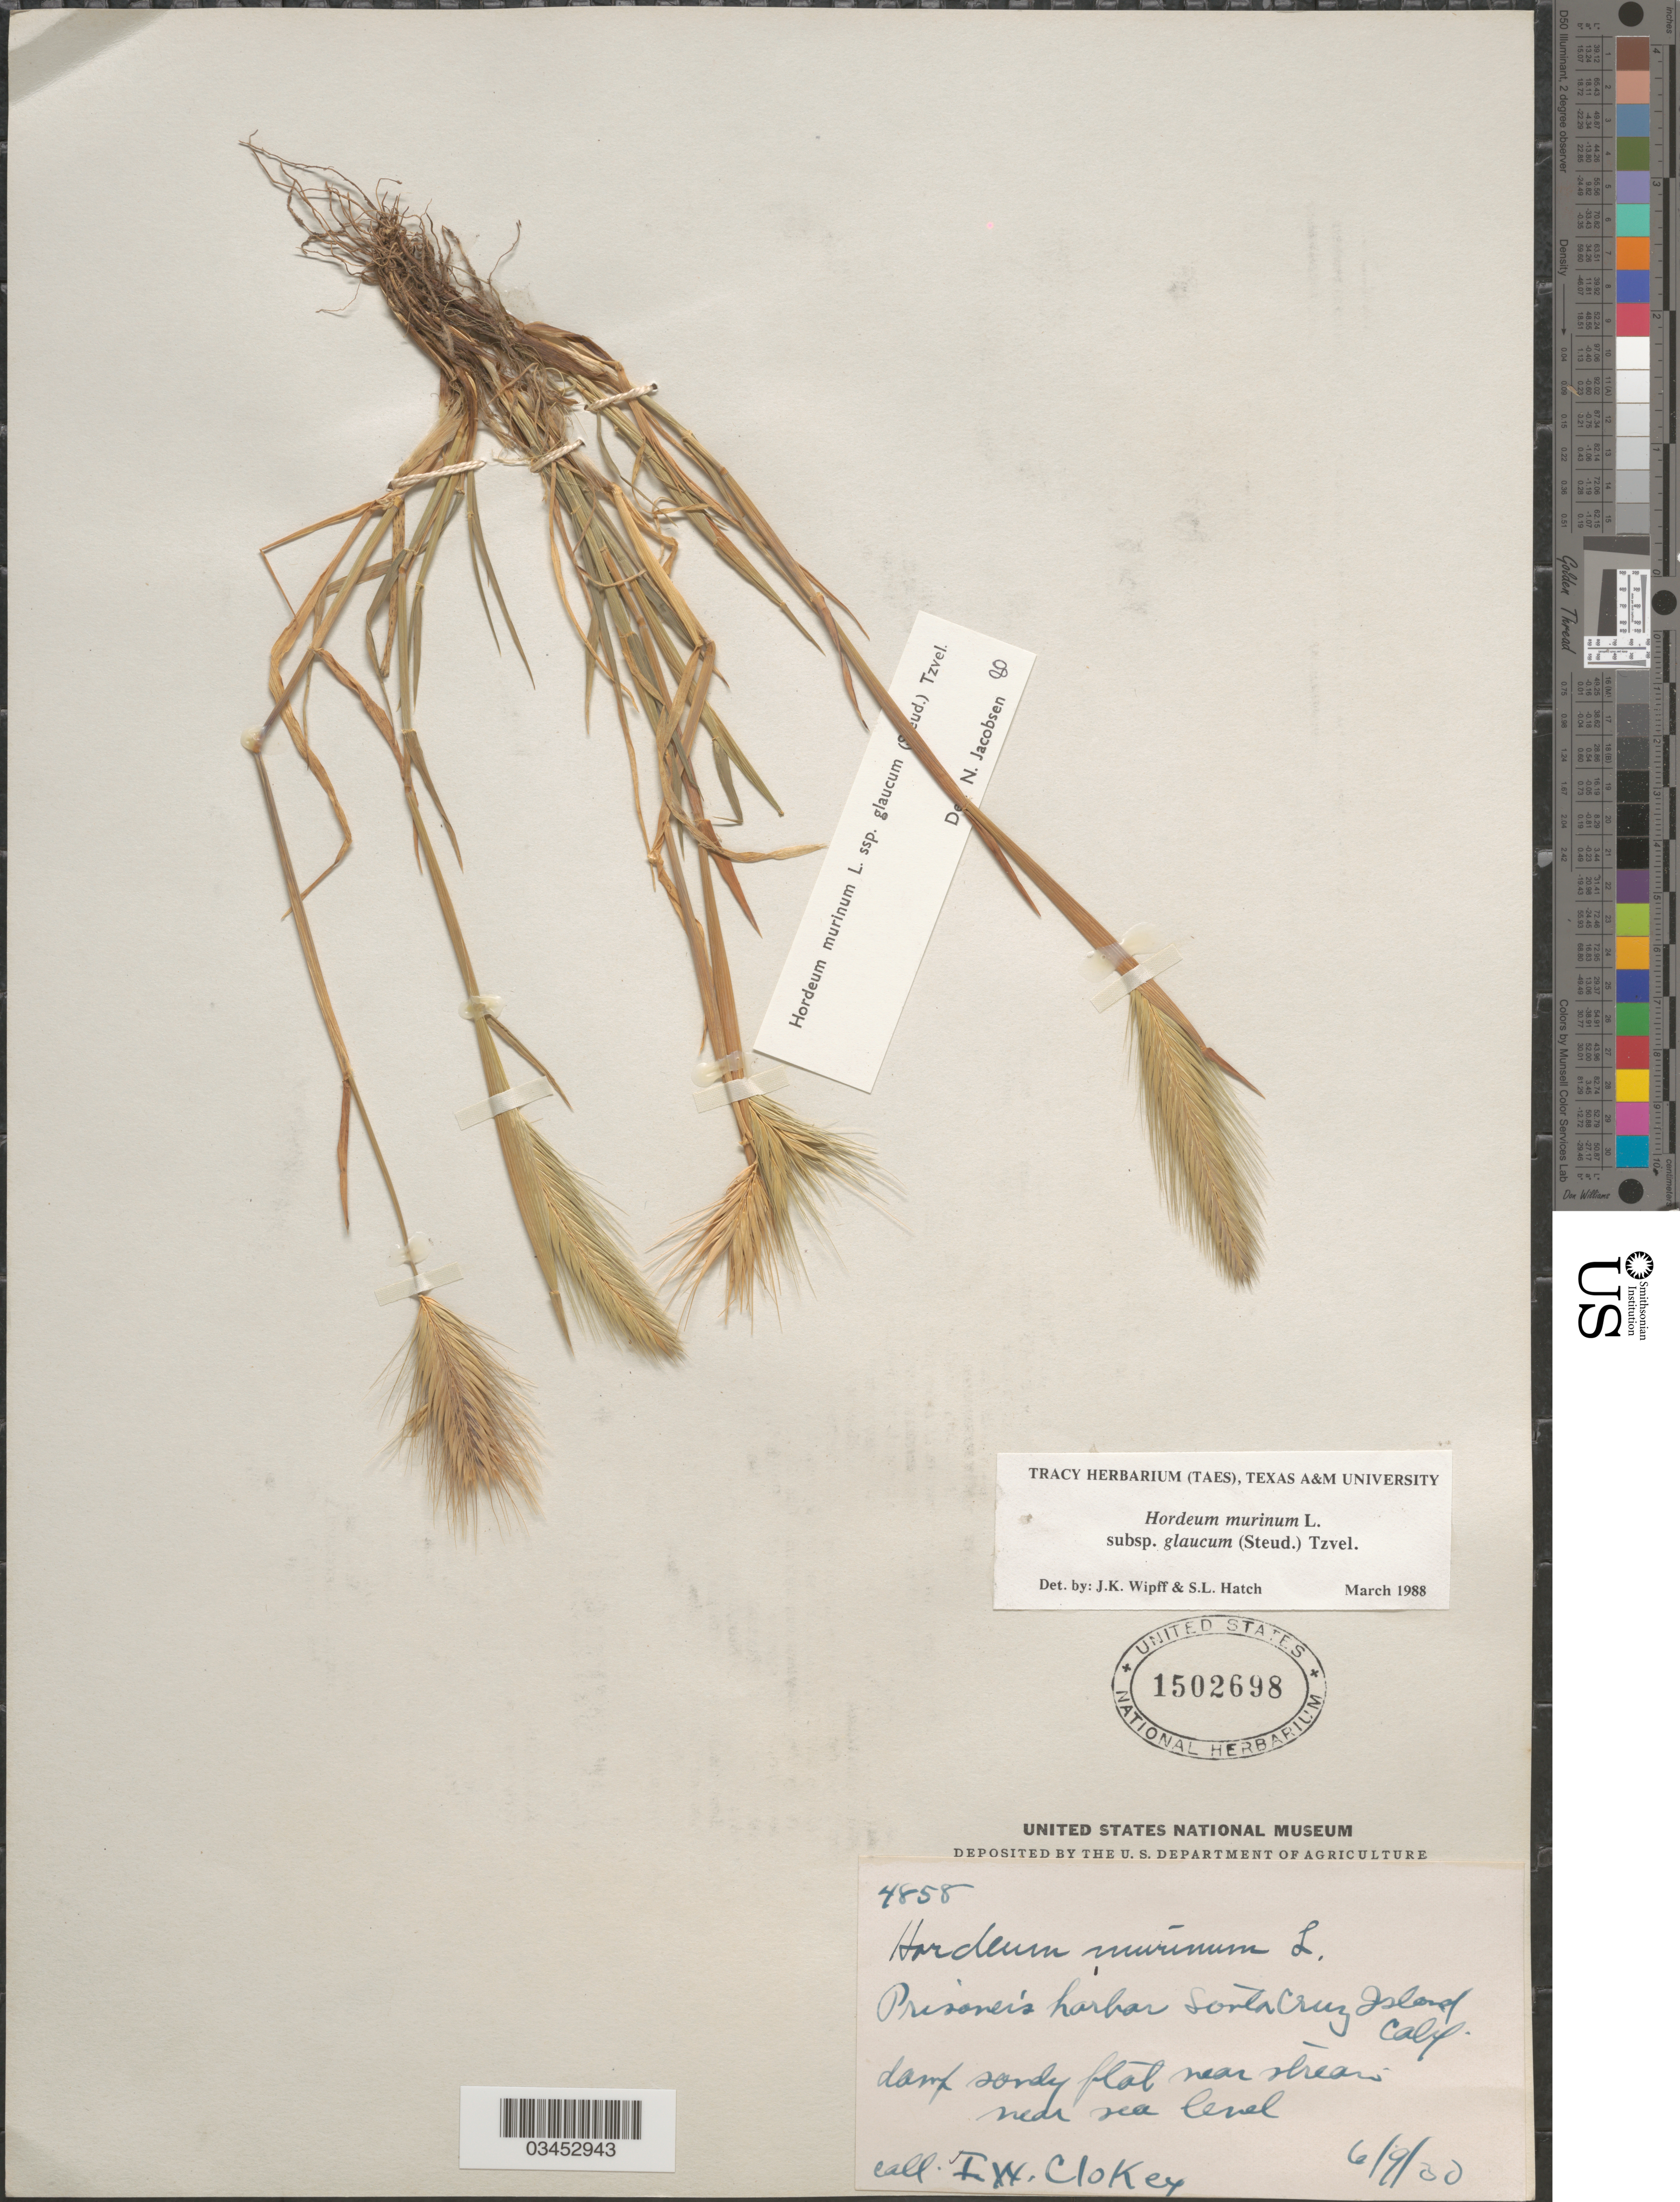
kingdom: Plantae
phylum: Tracheophyta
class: Liliopsida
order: Poales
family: Poaceae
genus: Hordeum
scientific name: Hordeum murinum subsp. glaucum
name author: (Steud.) Tzvelev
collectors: I. W. Clokey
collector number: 4858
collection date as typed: Transcribed d/m/y: 9/6/30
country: United States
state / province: California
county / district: Santa Barbara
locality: Prisoner's harbor Santa Cruz Island.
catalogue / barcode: US 1502698